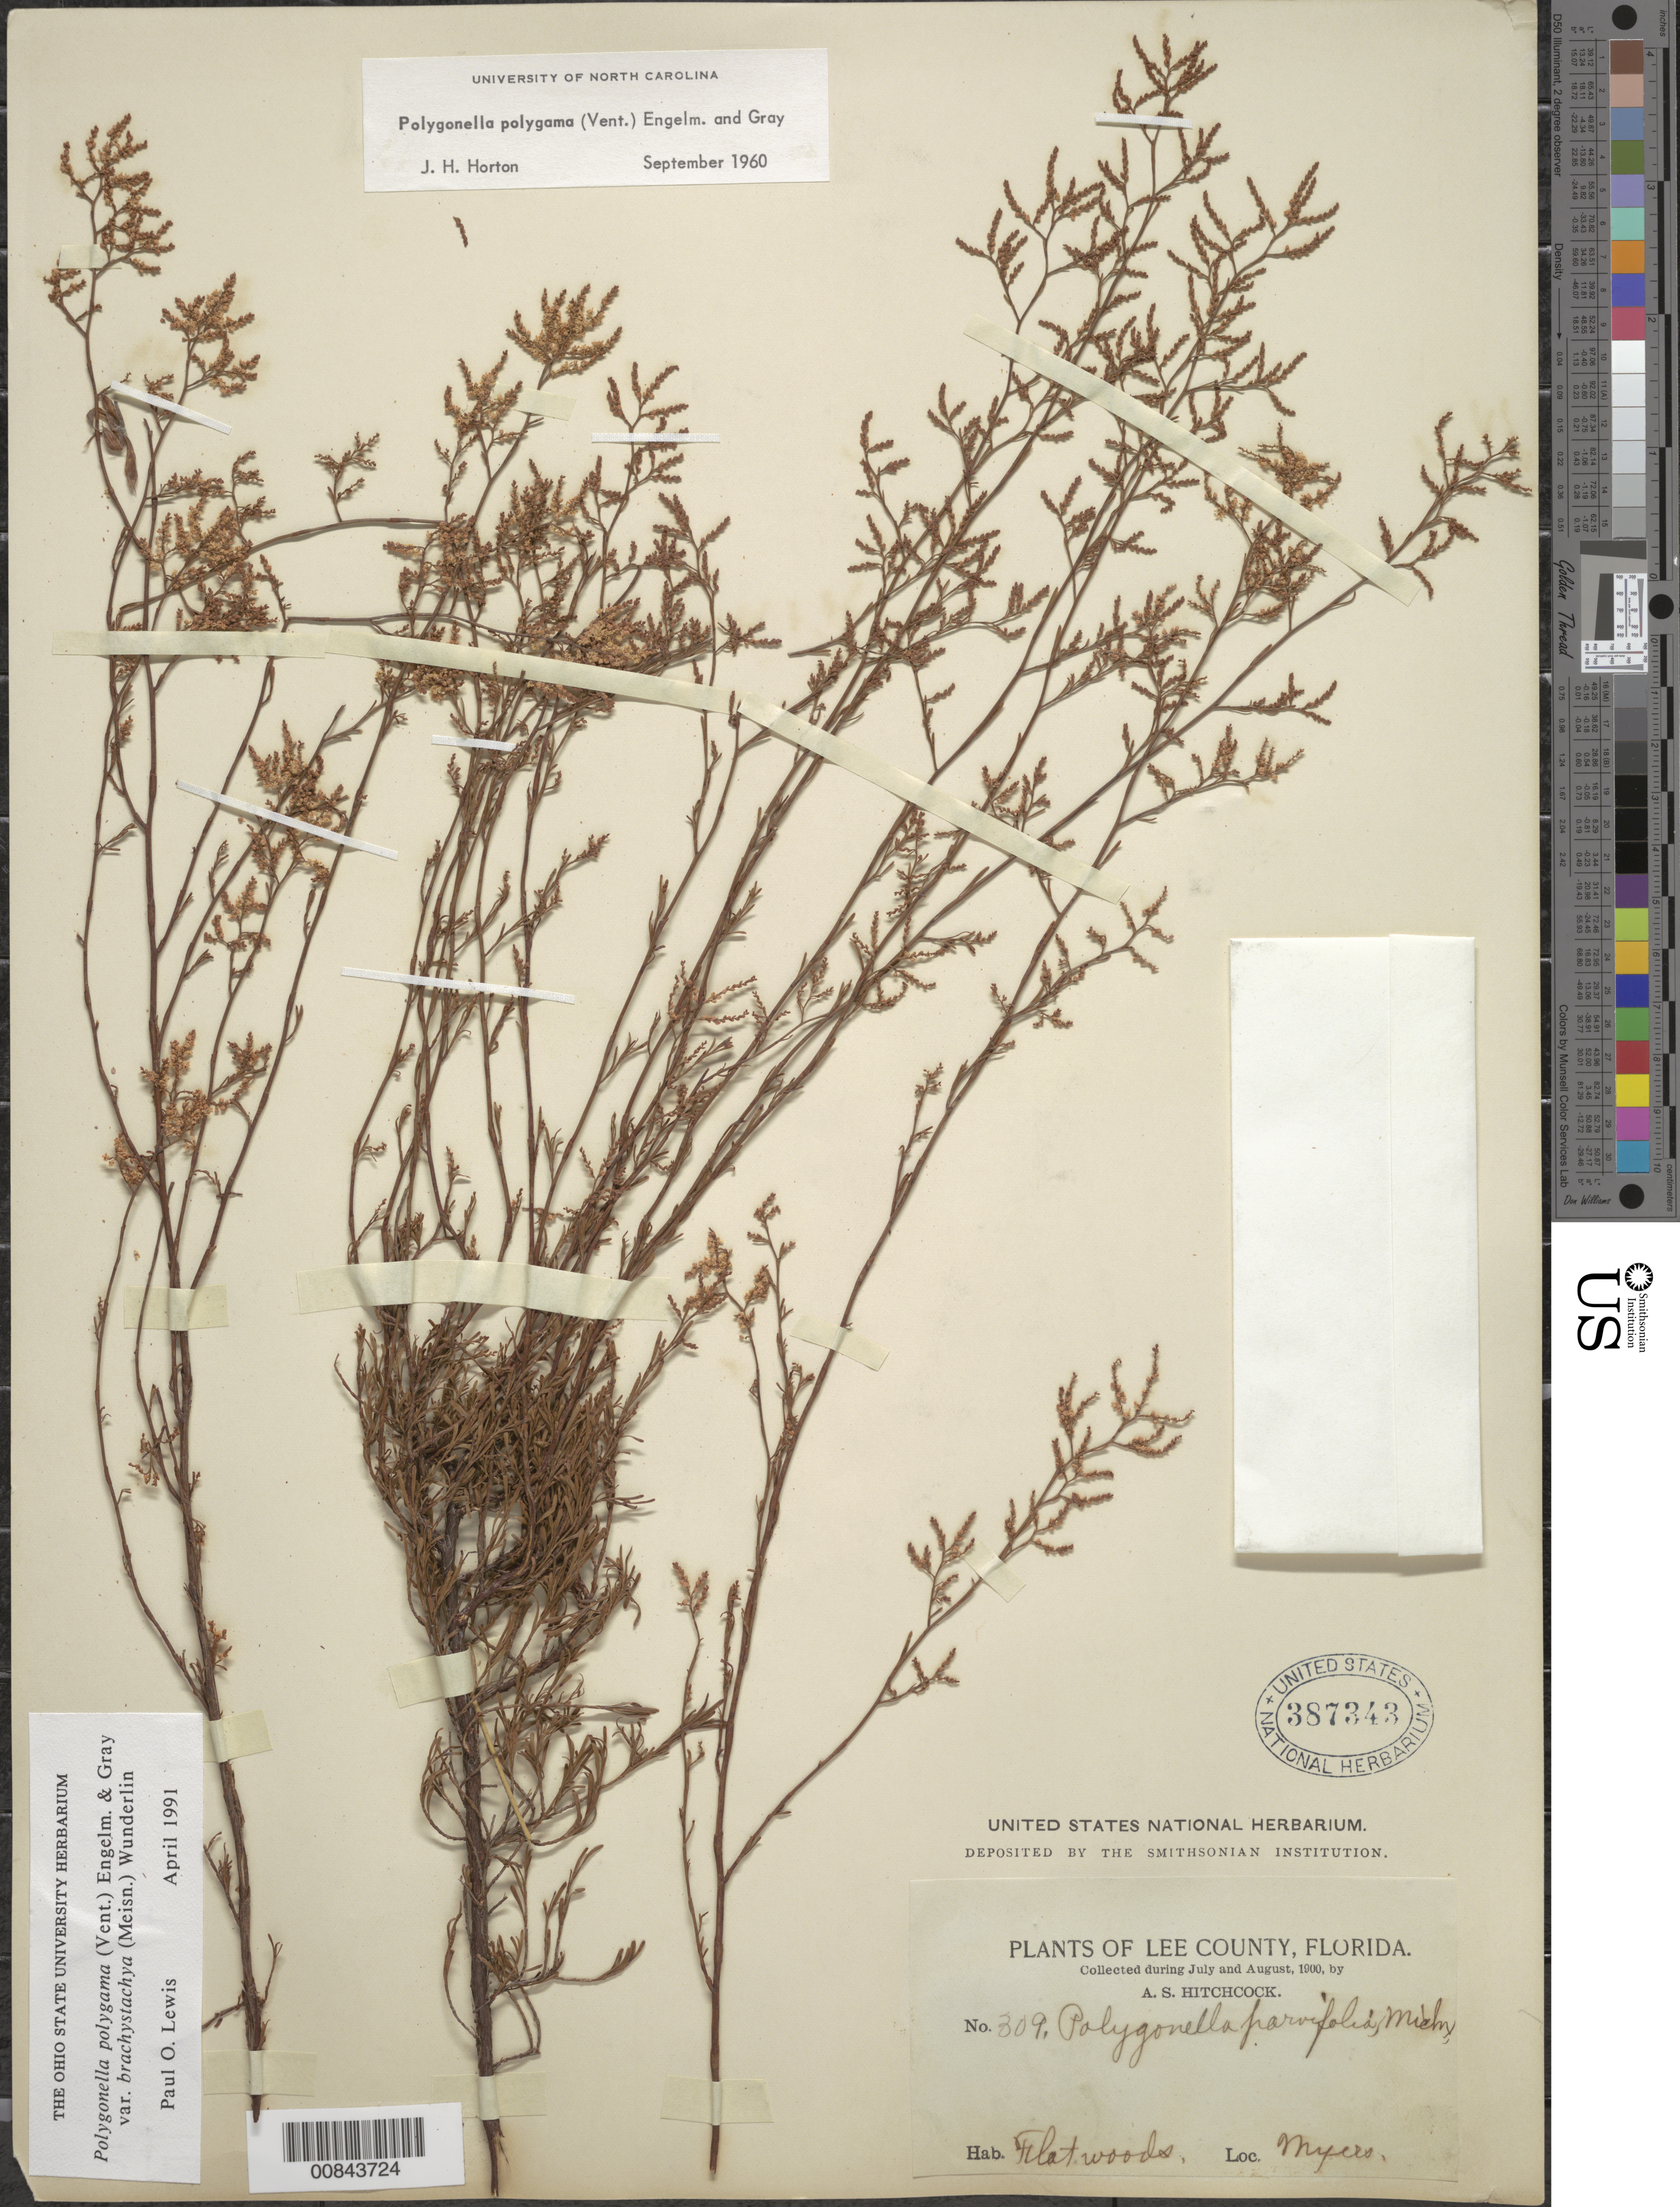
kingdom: Plantae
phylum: Tracheophyta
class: Magnoliopsida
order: Caryophyllales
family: Polygonaceae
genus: Polygonella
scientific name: Polygonella polygama var. brachystachya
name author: (Meisn.) Wunderlin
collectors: A. S. Hitchcock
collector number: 309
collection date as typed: Jul 1900 to -- Aug 1900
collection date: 1900-07/1900-08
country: United States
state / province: Florida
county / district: Lee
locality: Myers.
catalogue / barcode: US 387343